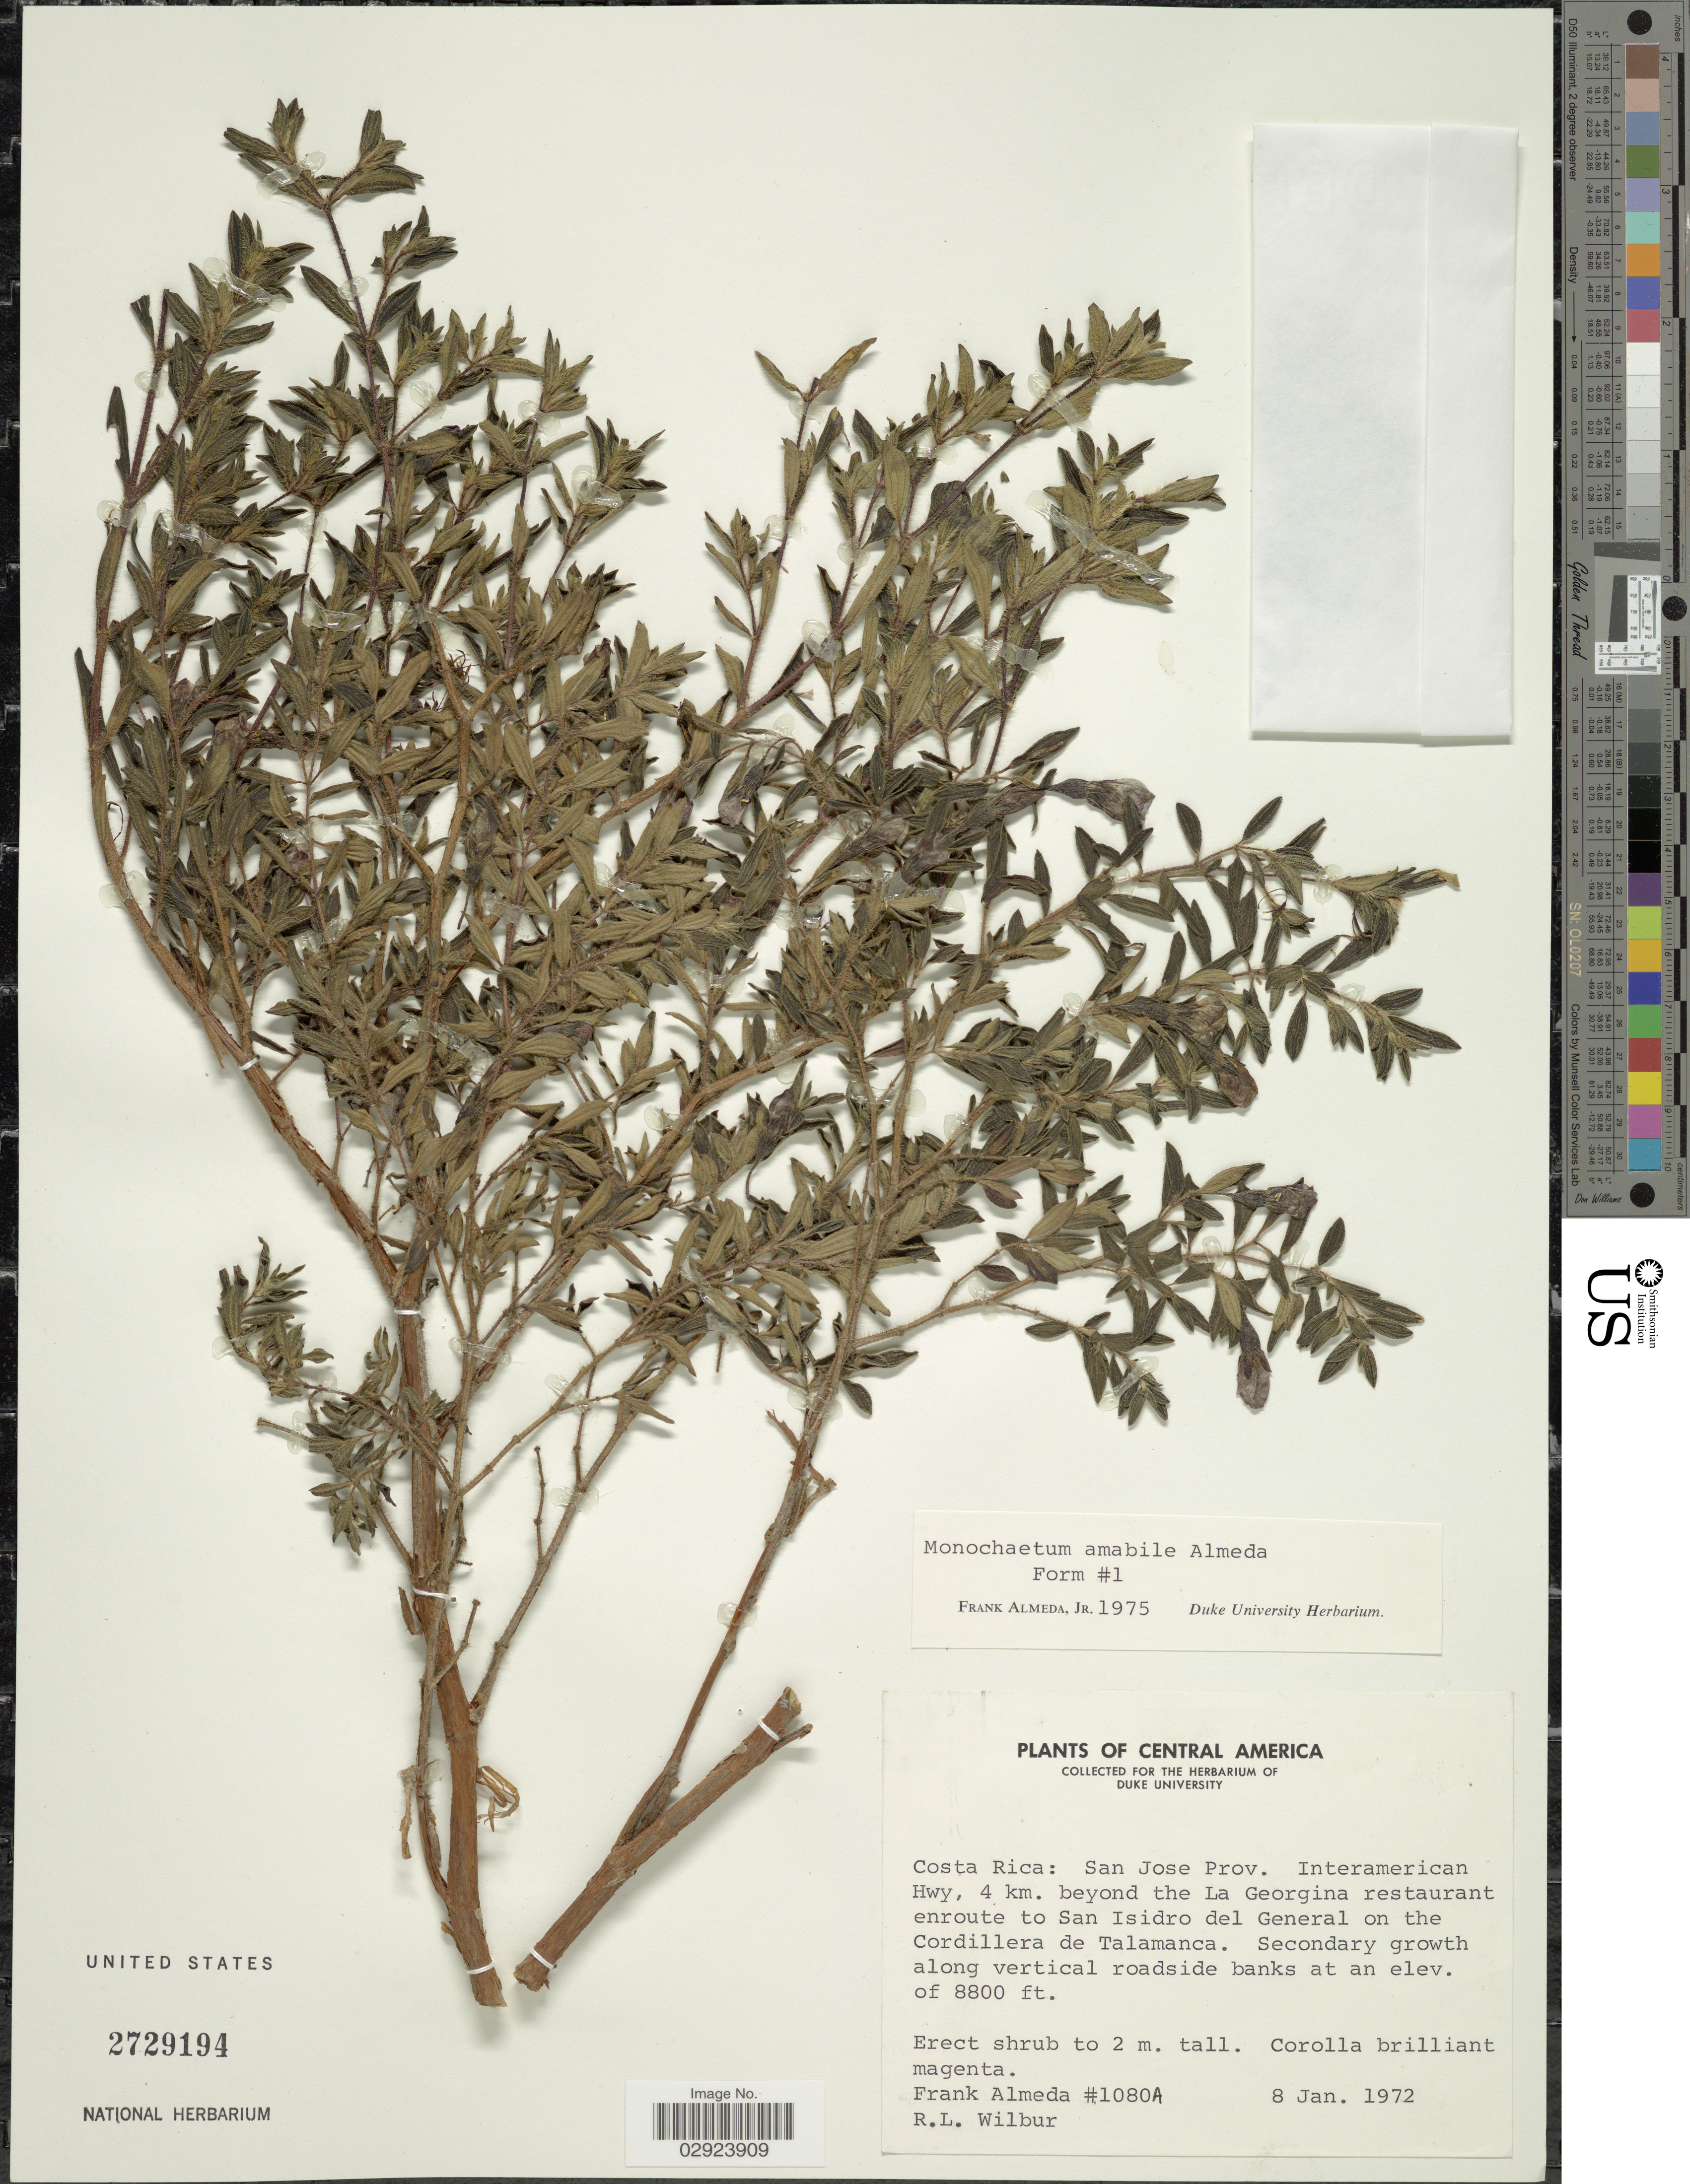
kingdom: Plantae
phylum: Tracheophyta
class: Magnoliopsida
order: Myrtales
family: Melastomataceae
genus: Monochaetum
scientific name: Monochaetum amabile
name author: Almeda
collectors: F. Almeda & R. L. Wilbur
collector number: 1080A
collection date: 1972-01-08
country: Costa Rica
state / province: San José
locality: Interamerican Hwy, 4 km. beyond the La Georgina restaurant enroute to San Isidro del General on the Cordillera de Talamanca.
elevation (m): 2682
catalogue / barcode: US 2927194